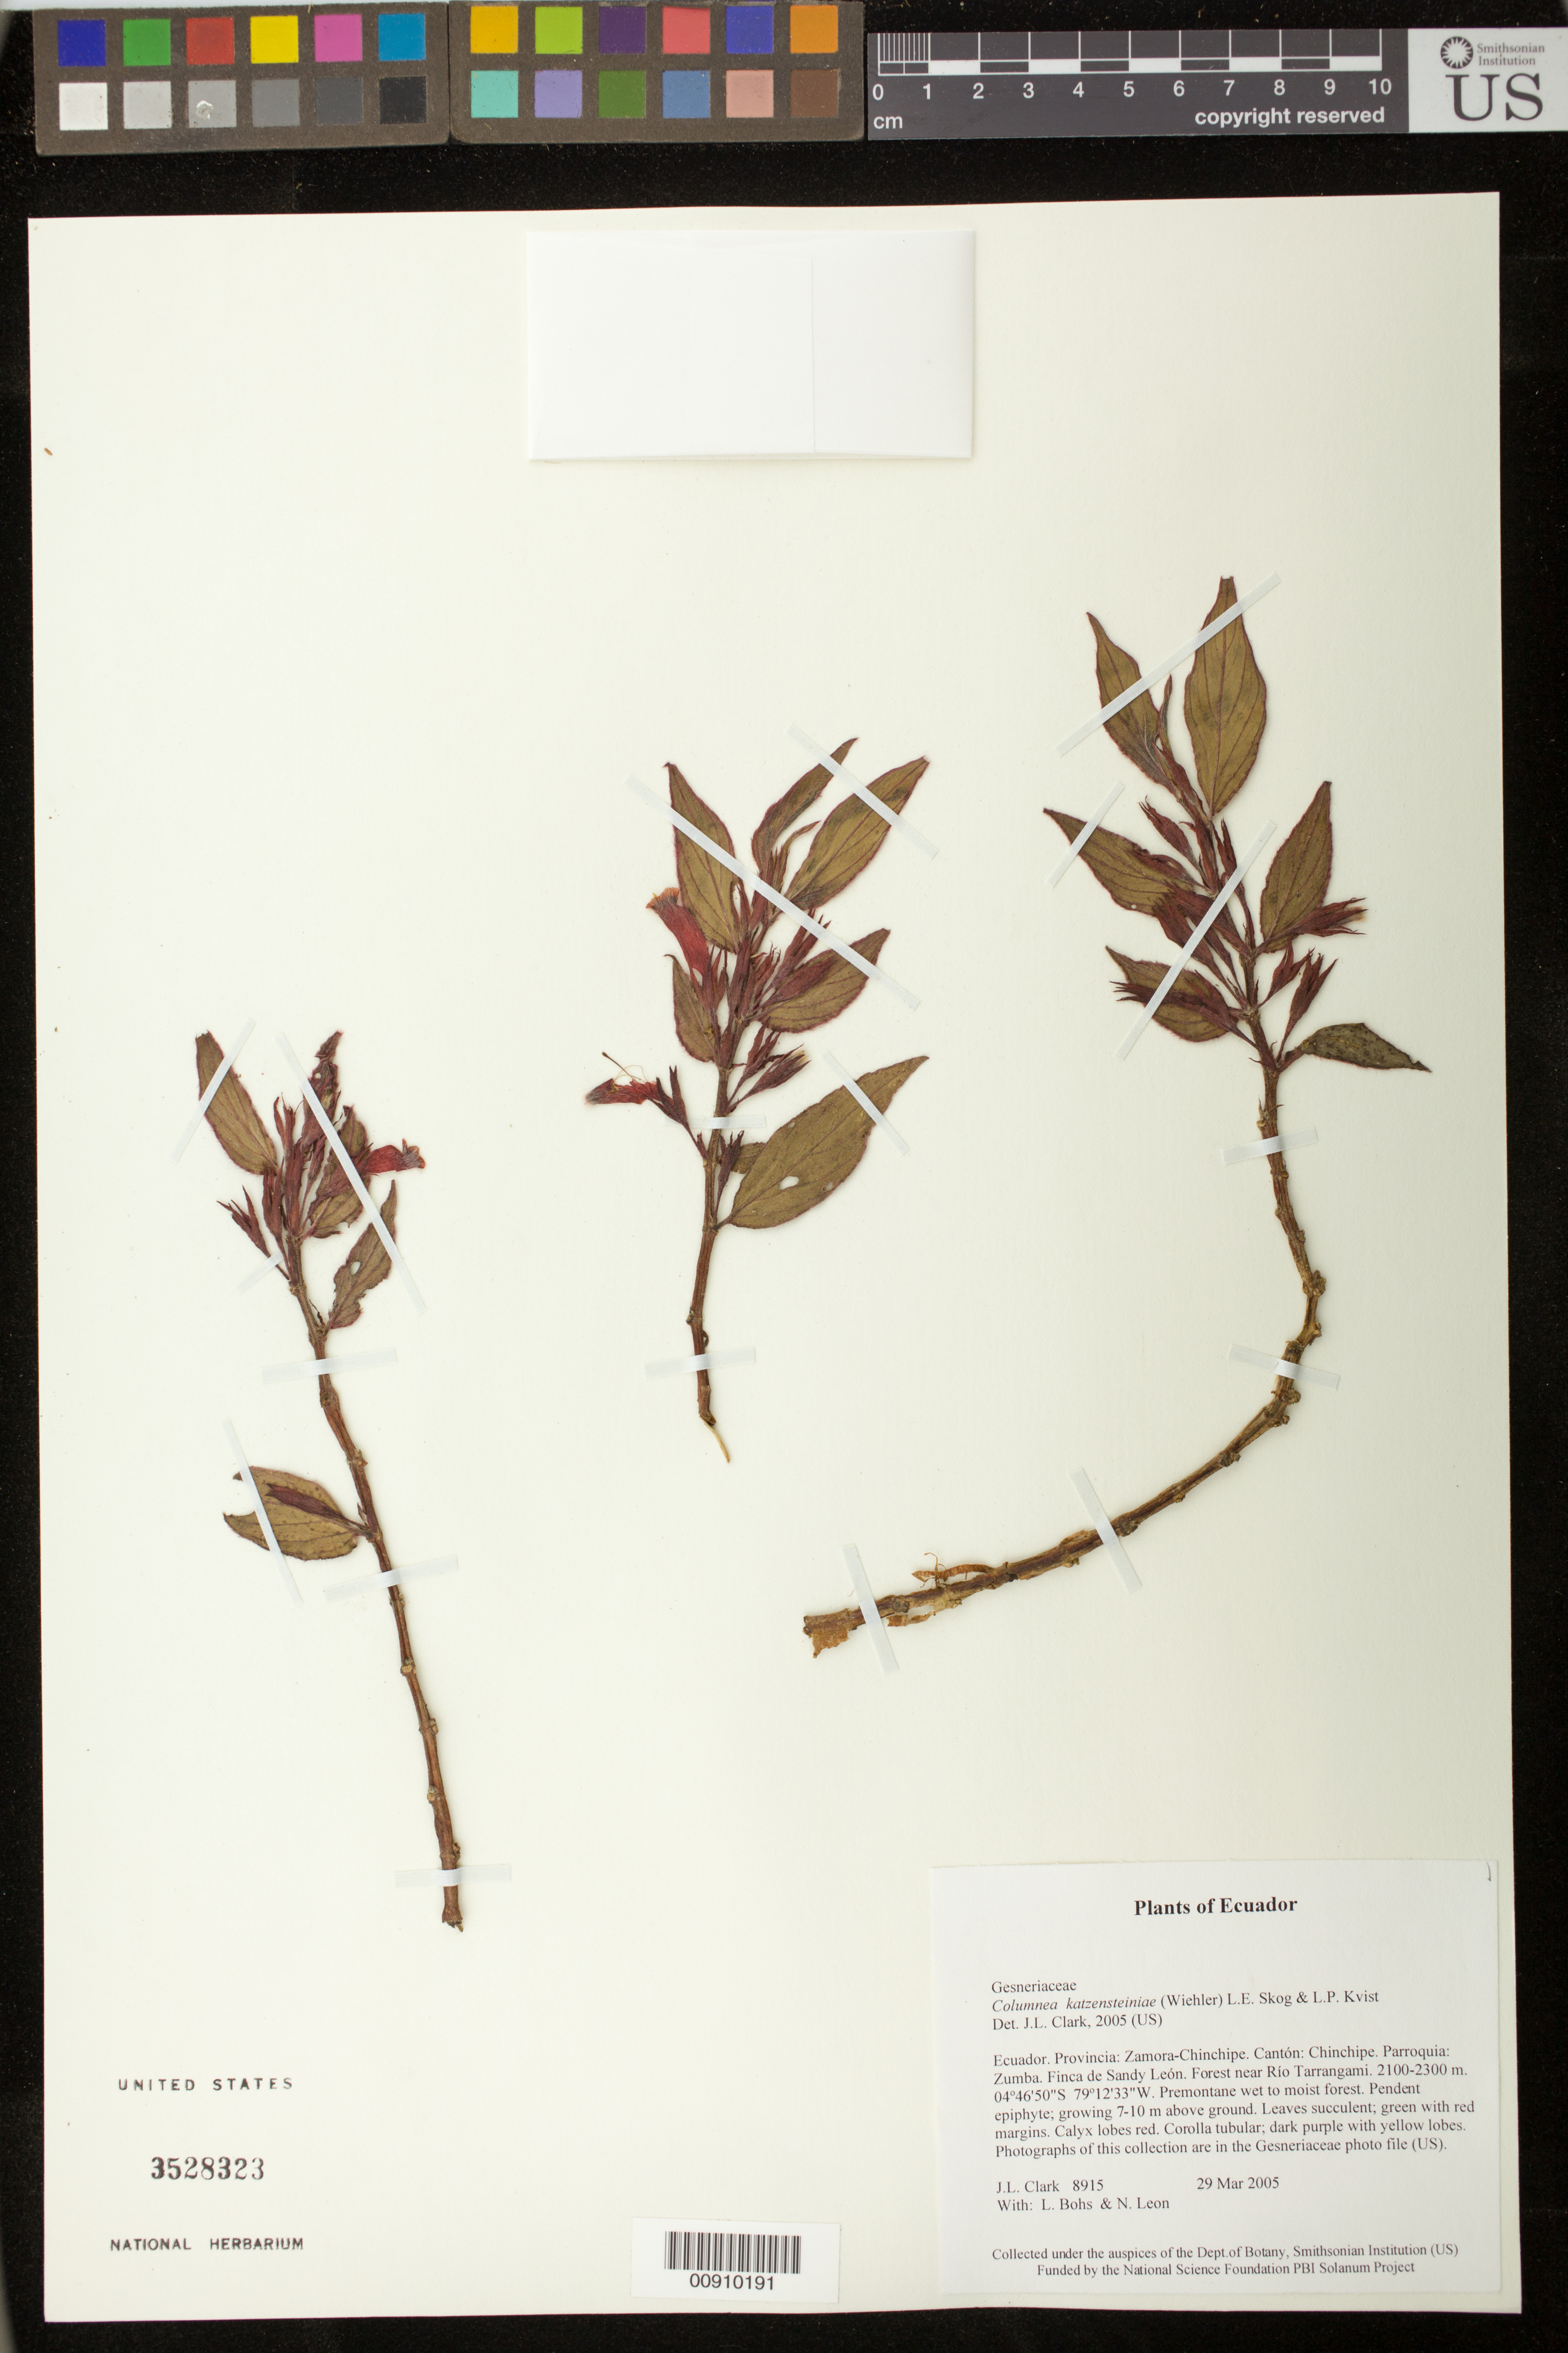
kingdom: Plantae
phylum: Tracheophyta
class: Magnoliopsida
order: Lamiales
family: Gesneriaceae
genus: Columnea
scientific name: Columnea katzensteiniae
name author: (Wiehler) L.E. Skog & L.P. Kvist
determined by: Clark, J. L., (SEL), The Marie Selby Botanical Garden (UNITED STATES)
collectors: J. L. Clark, L. A. Bohs & N. Leon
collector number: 8915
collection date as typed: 29 Mar 2005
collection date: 2005-03-29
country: Ecuador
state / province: Zamora-Chinchipe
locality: Chinchipe. Parroquia: Zumba. Finca de Sandy León. Forest near Río Tarrangami.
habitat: Premontane wet to moist forest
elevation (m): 2100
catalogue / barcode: US 3528323